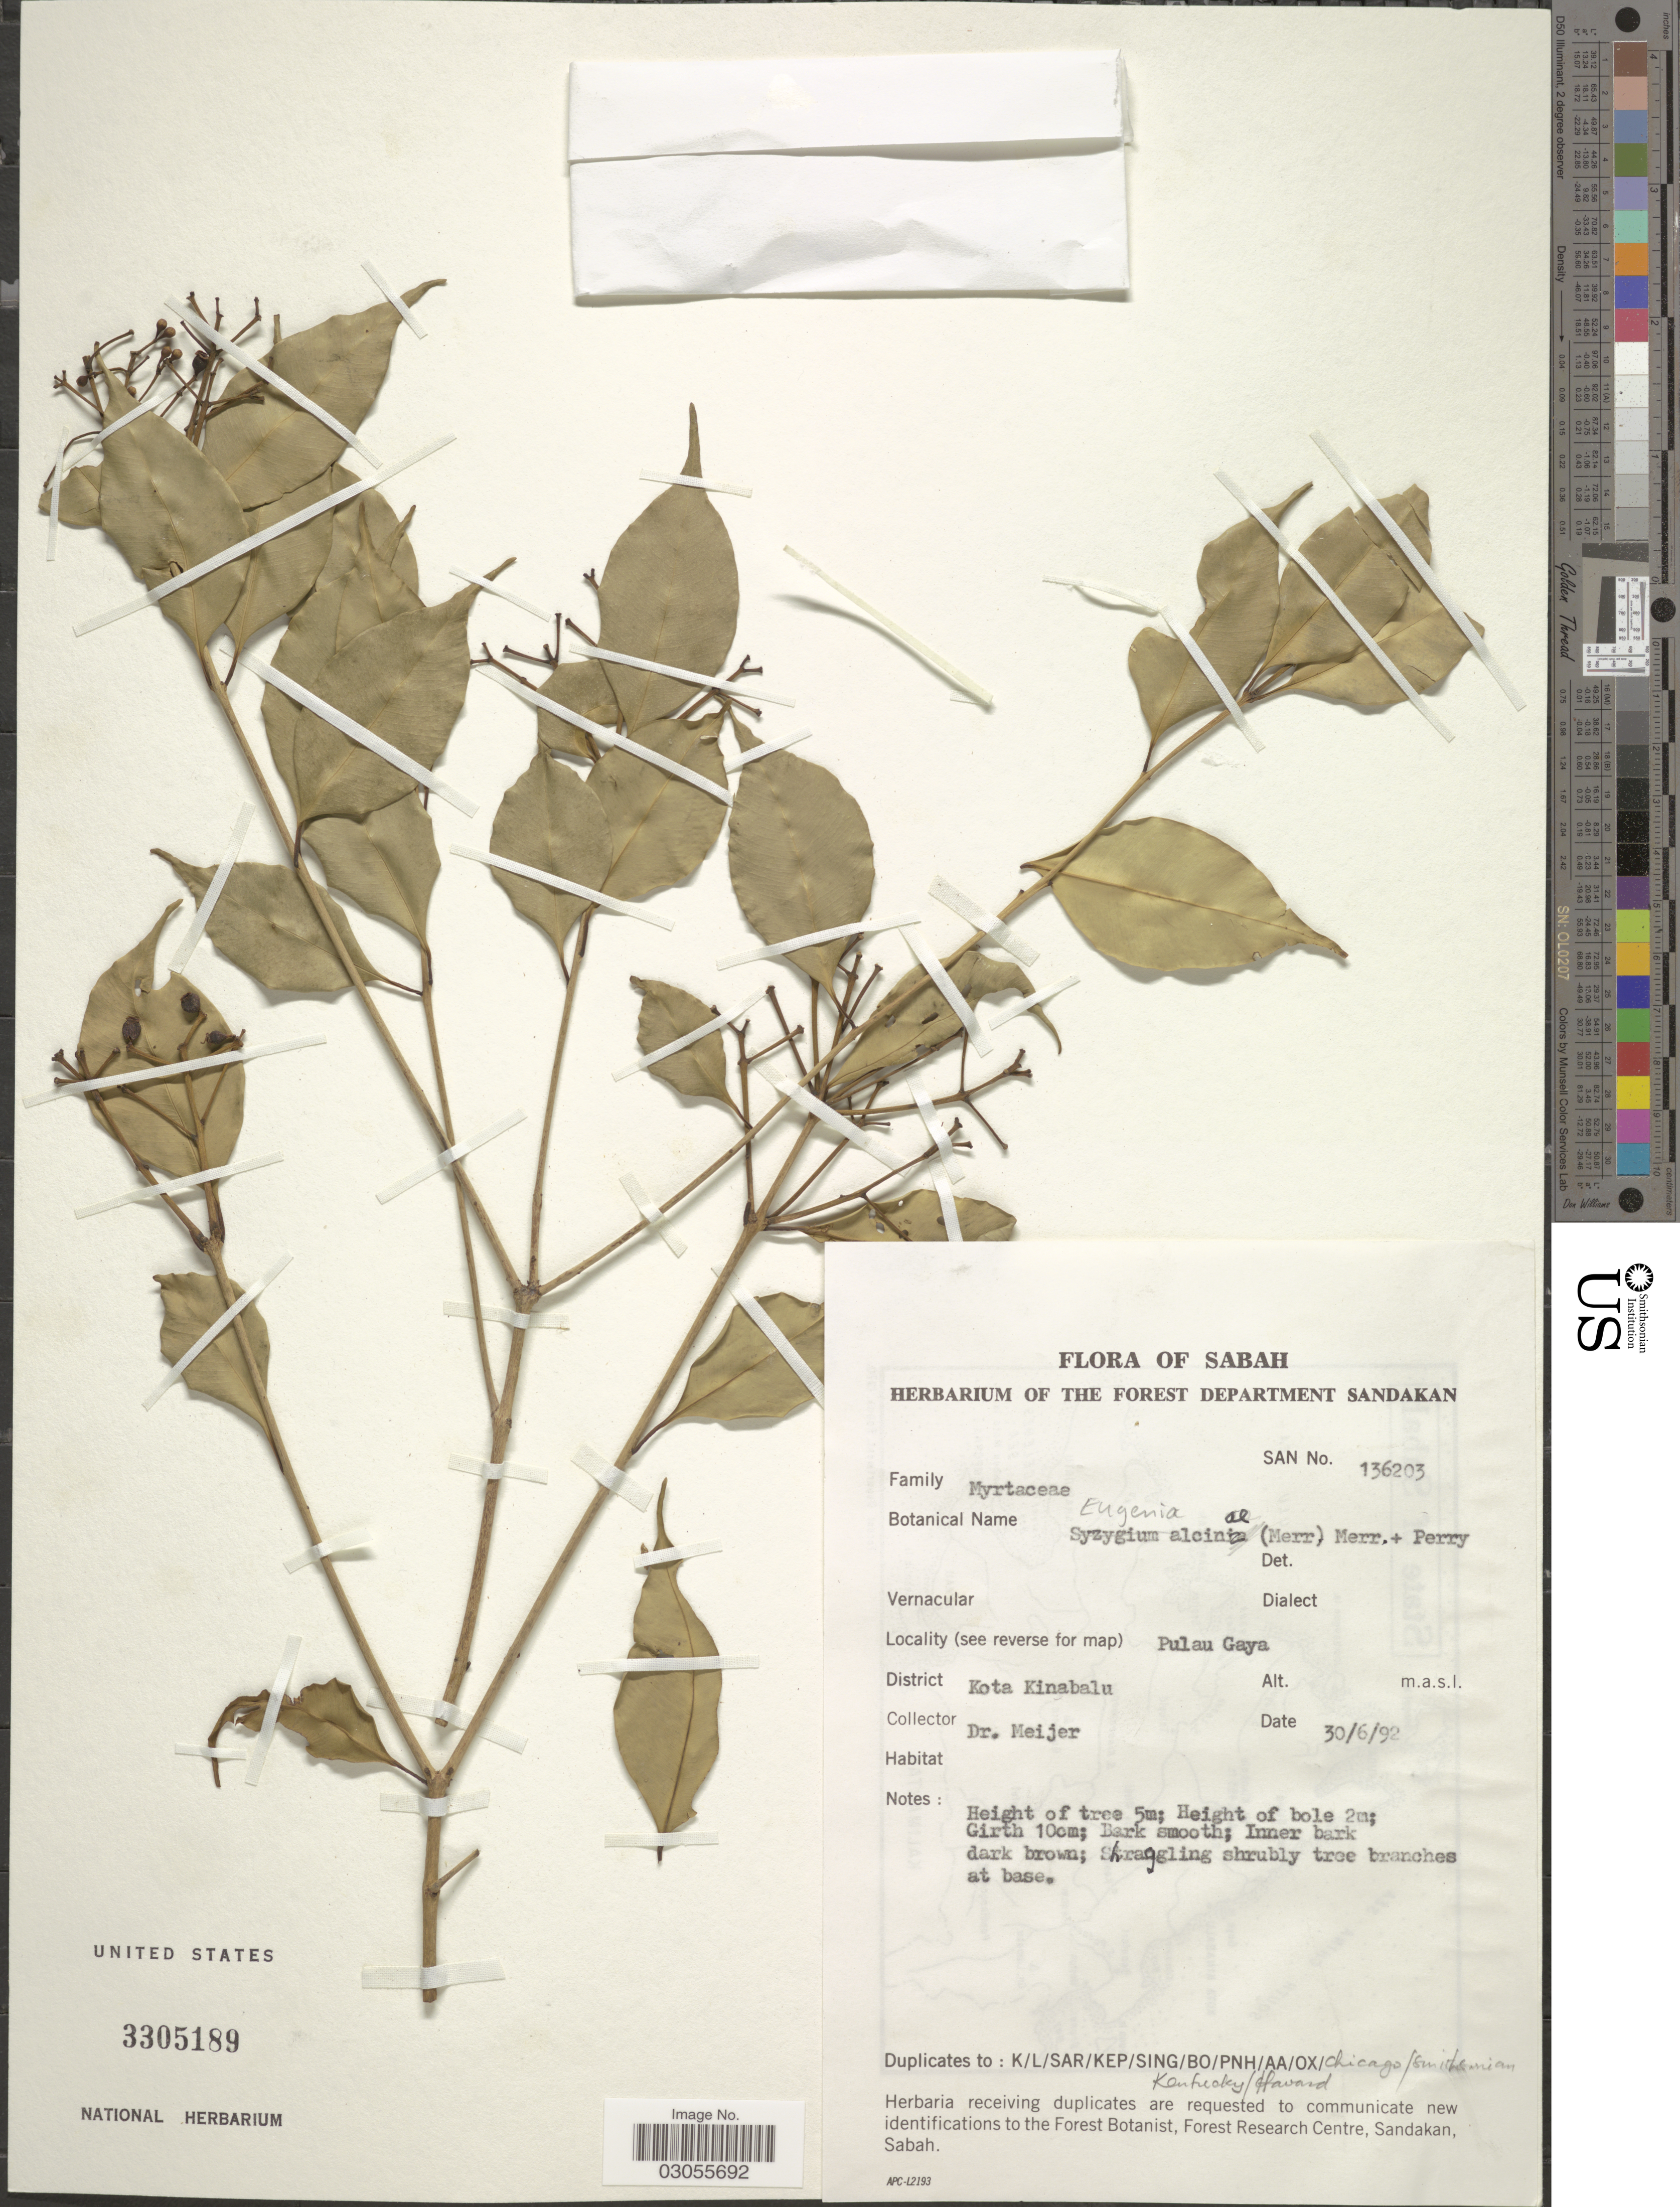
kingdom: Plantae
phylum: Tracheophyta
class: Magnoliopsida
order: Myrtales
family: Myrtaceae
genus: Syzygium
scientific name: Syzygium leucoxylon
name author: Korth.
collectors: Meijer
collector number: SAN 136203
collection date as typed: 30/6/92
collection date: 1992-06-30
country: Malaysia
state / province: Sabah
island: Borneo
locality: Pulau Gaya. District Kota Kinabalu.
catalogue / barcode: US 3305189